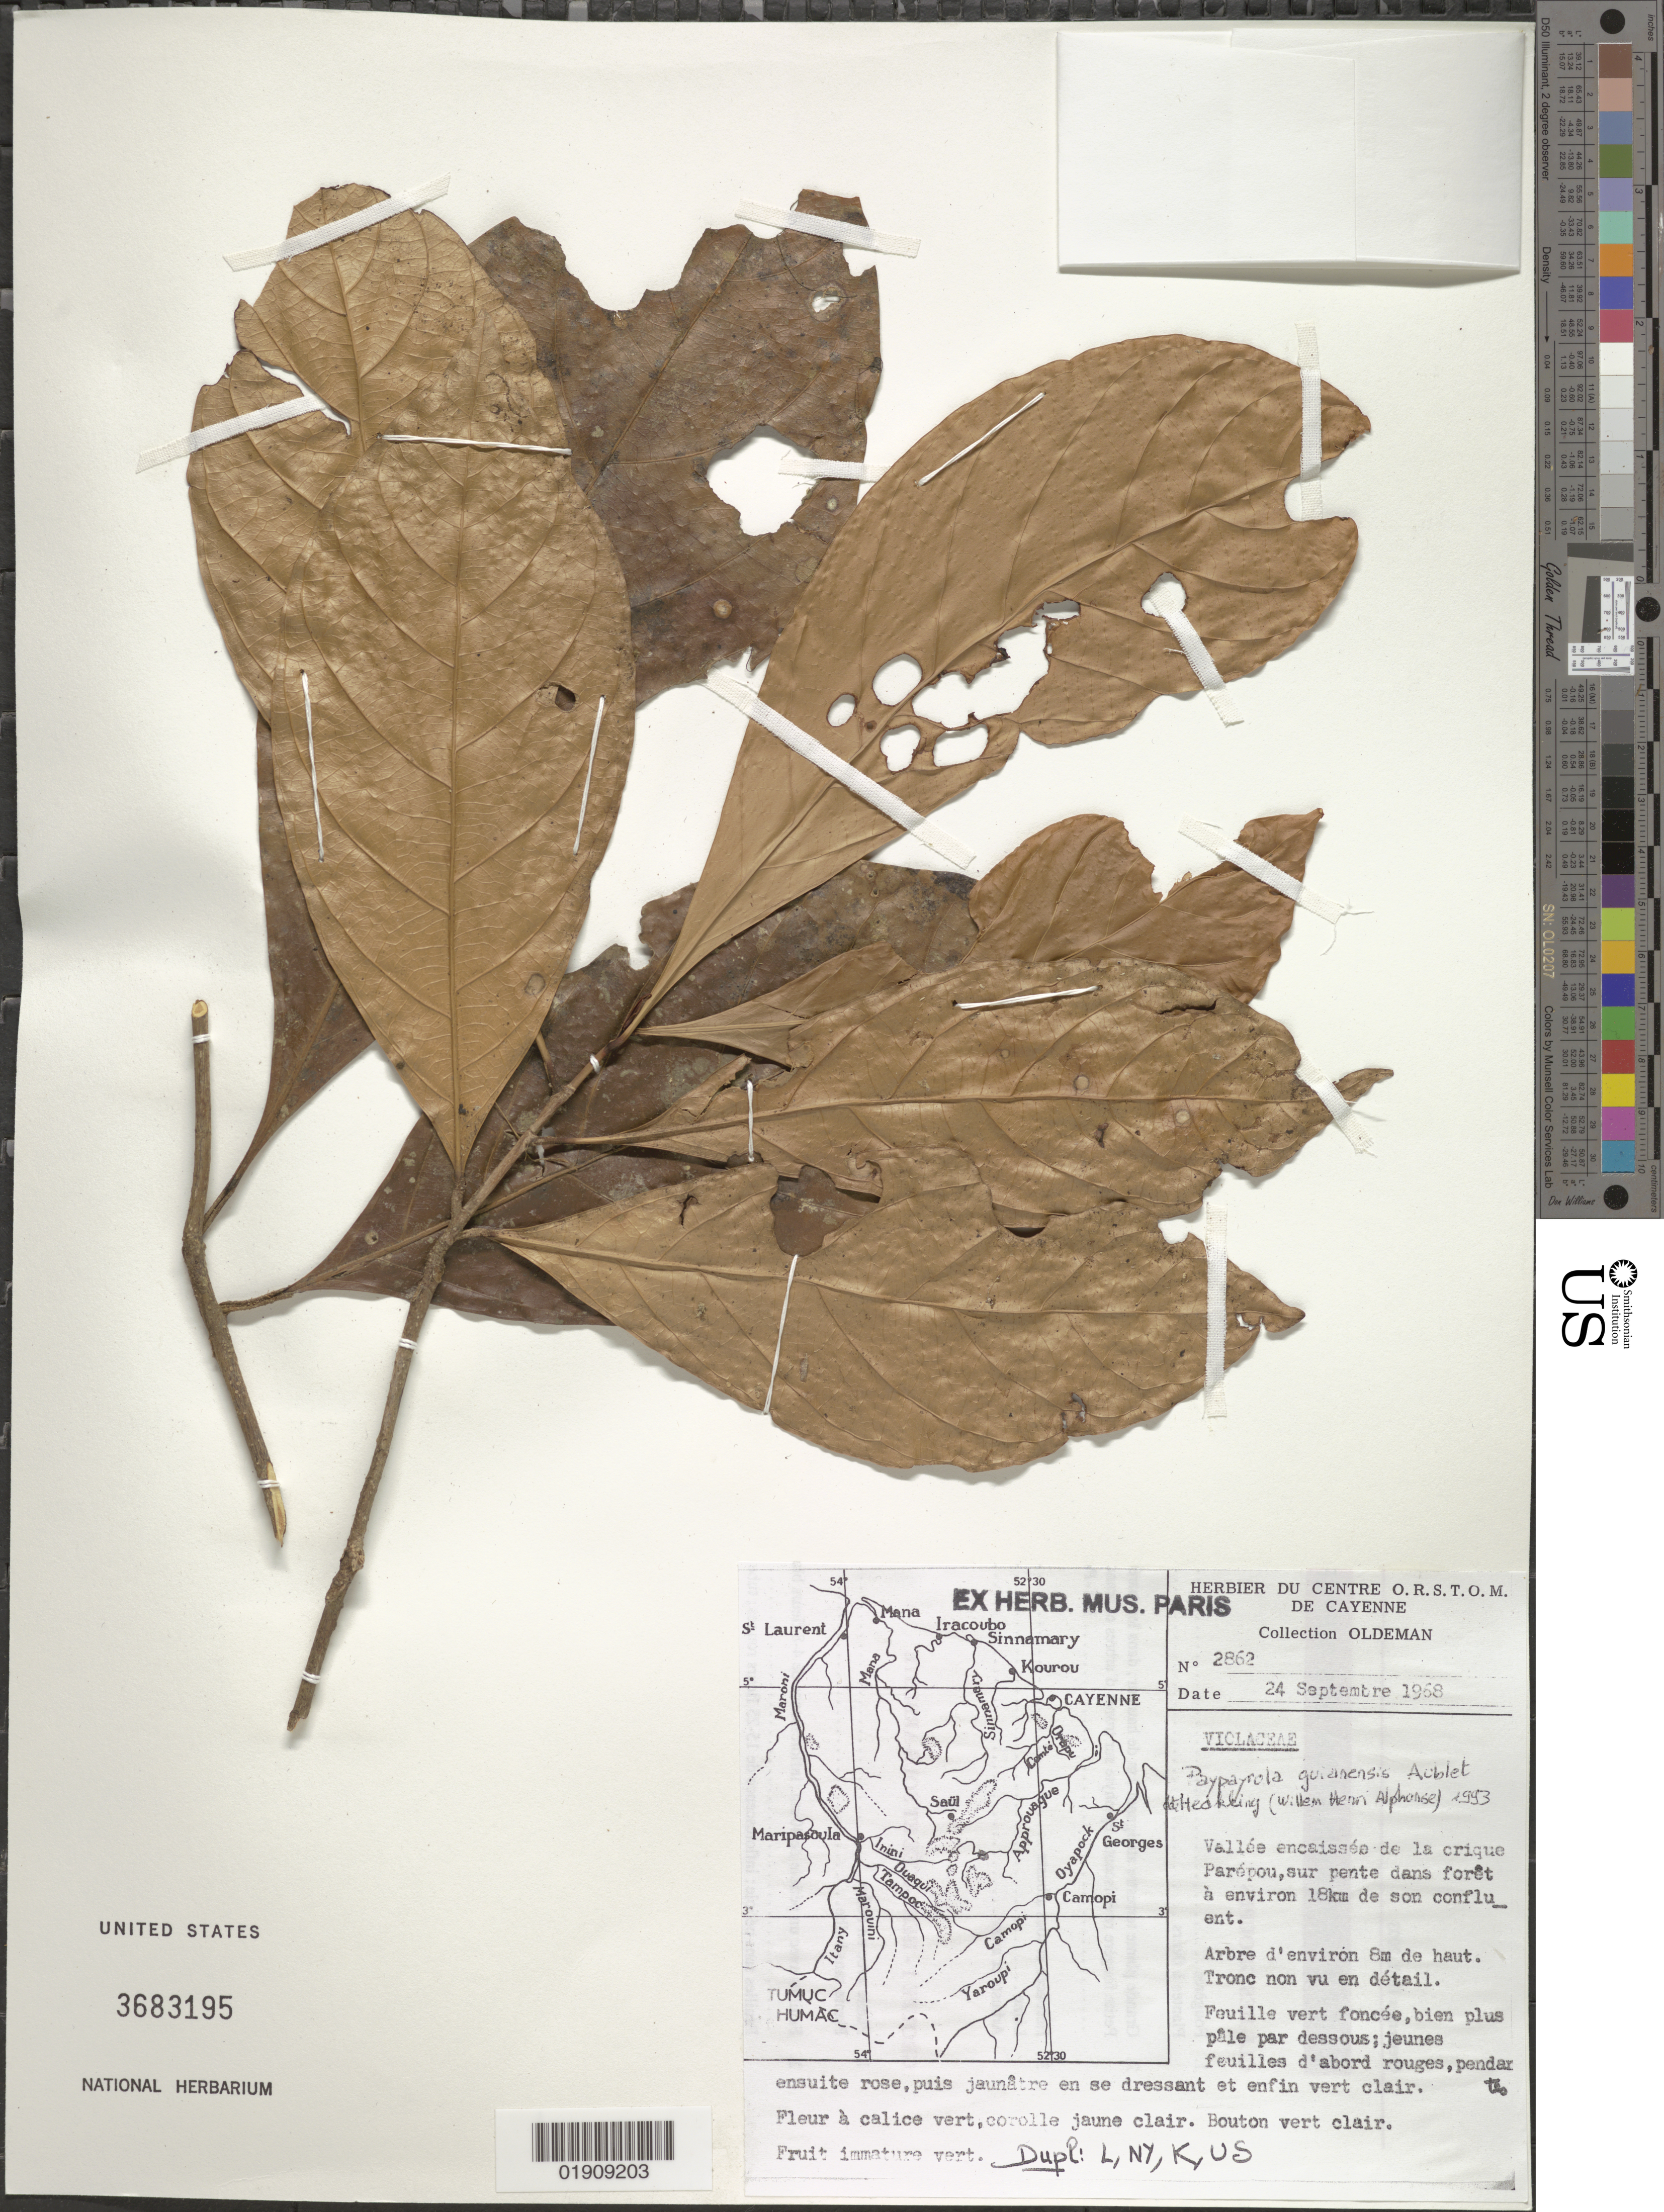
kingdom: Plantae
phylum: Tracheophyta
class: Magnoliopsida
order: Malpighiales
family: Violaceae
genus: Paypayrola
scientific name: Paypayrola guianensis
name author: Aubl.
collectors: R. Oldeman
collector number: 2862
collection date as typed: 24-Sep-68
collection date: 1968-09-24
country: French Guiana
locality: Vallee encaissee de la creque Parepau, sur pente dans foret a environ 18 km de son confluent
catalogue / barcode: US 3683195